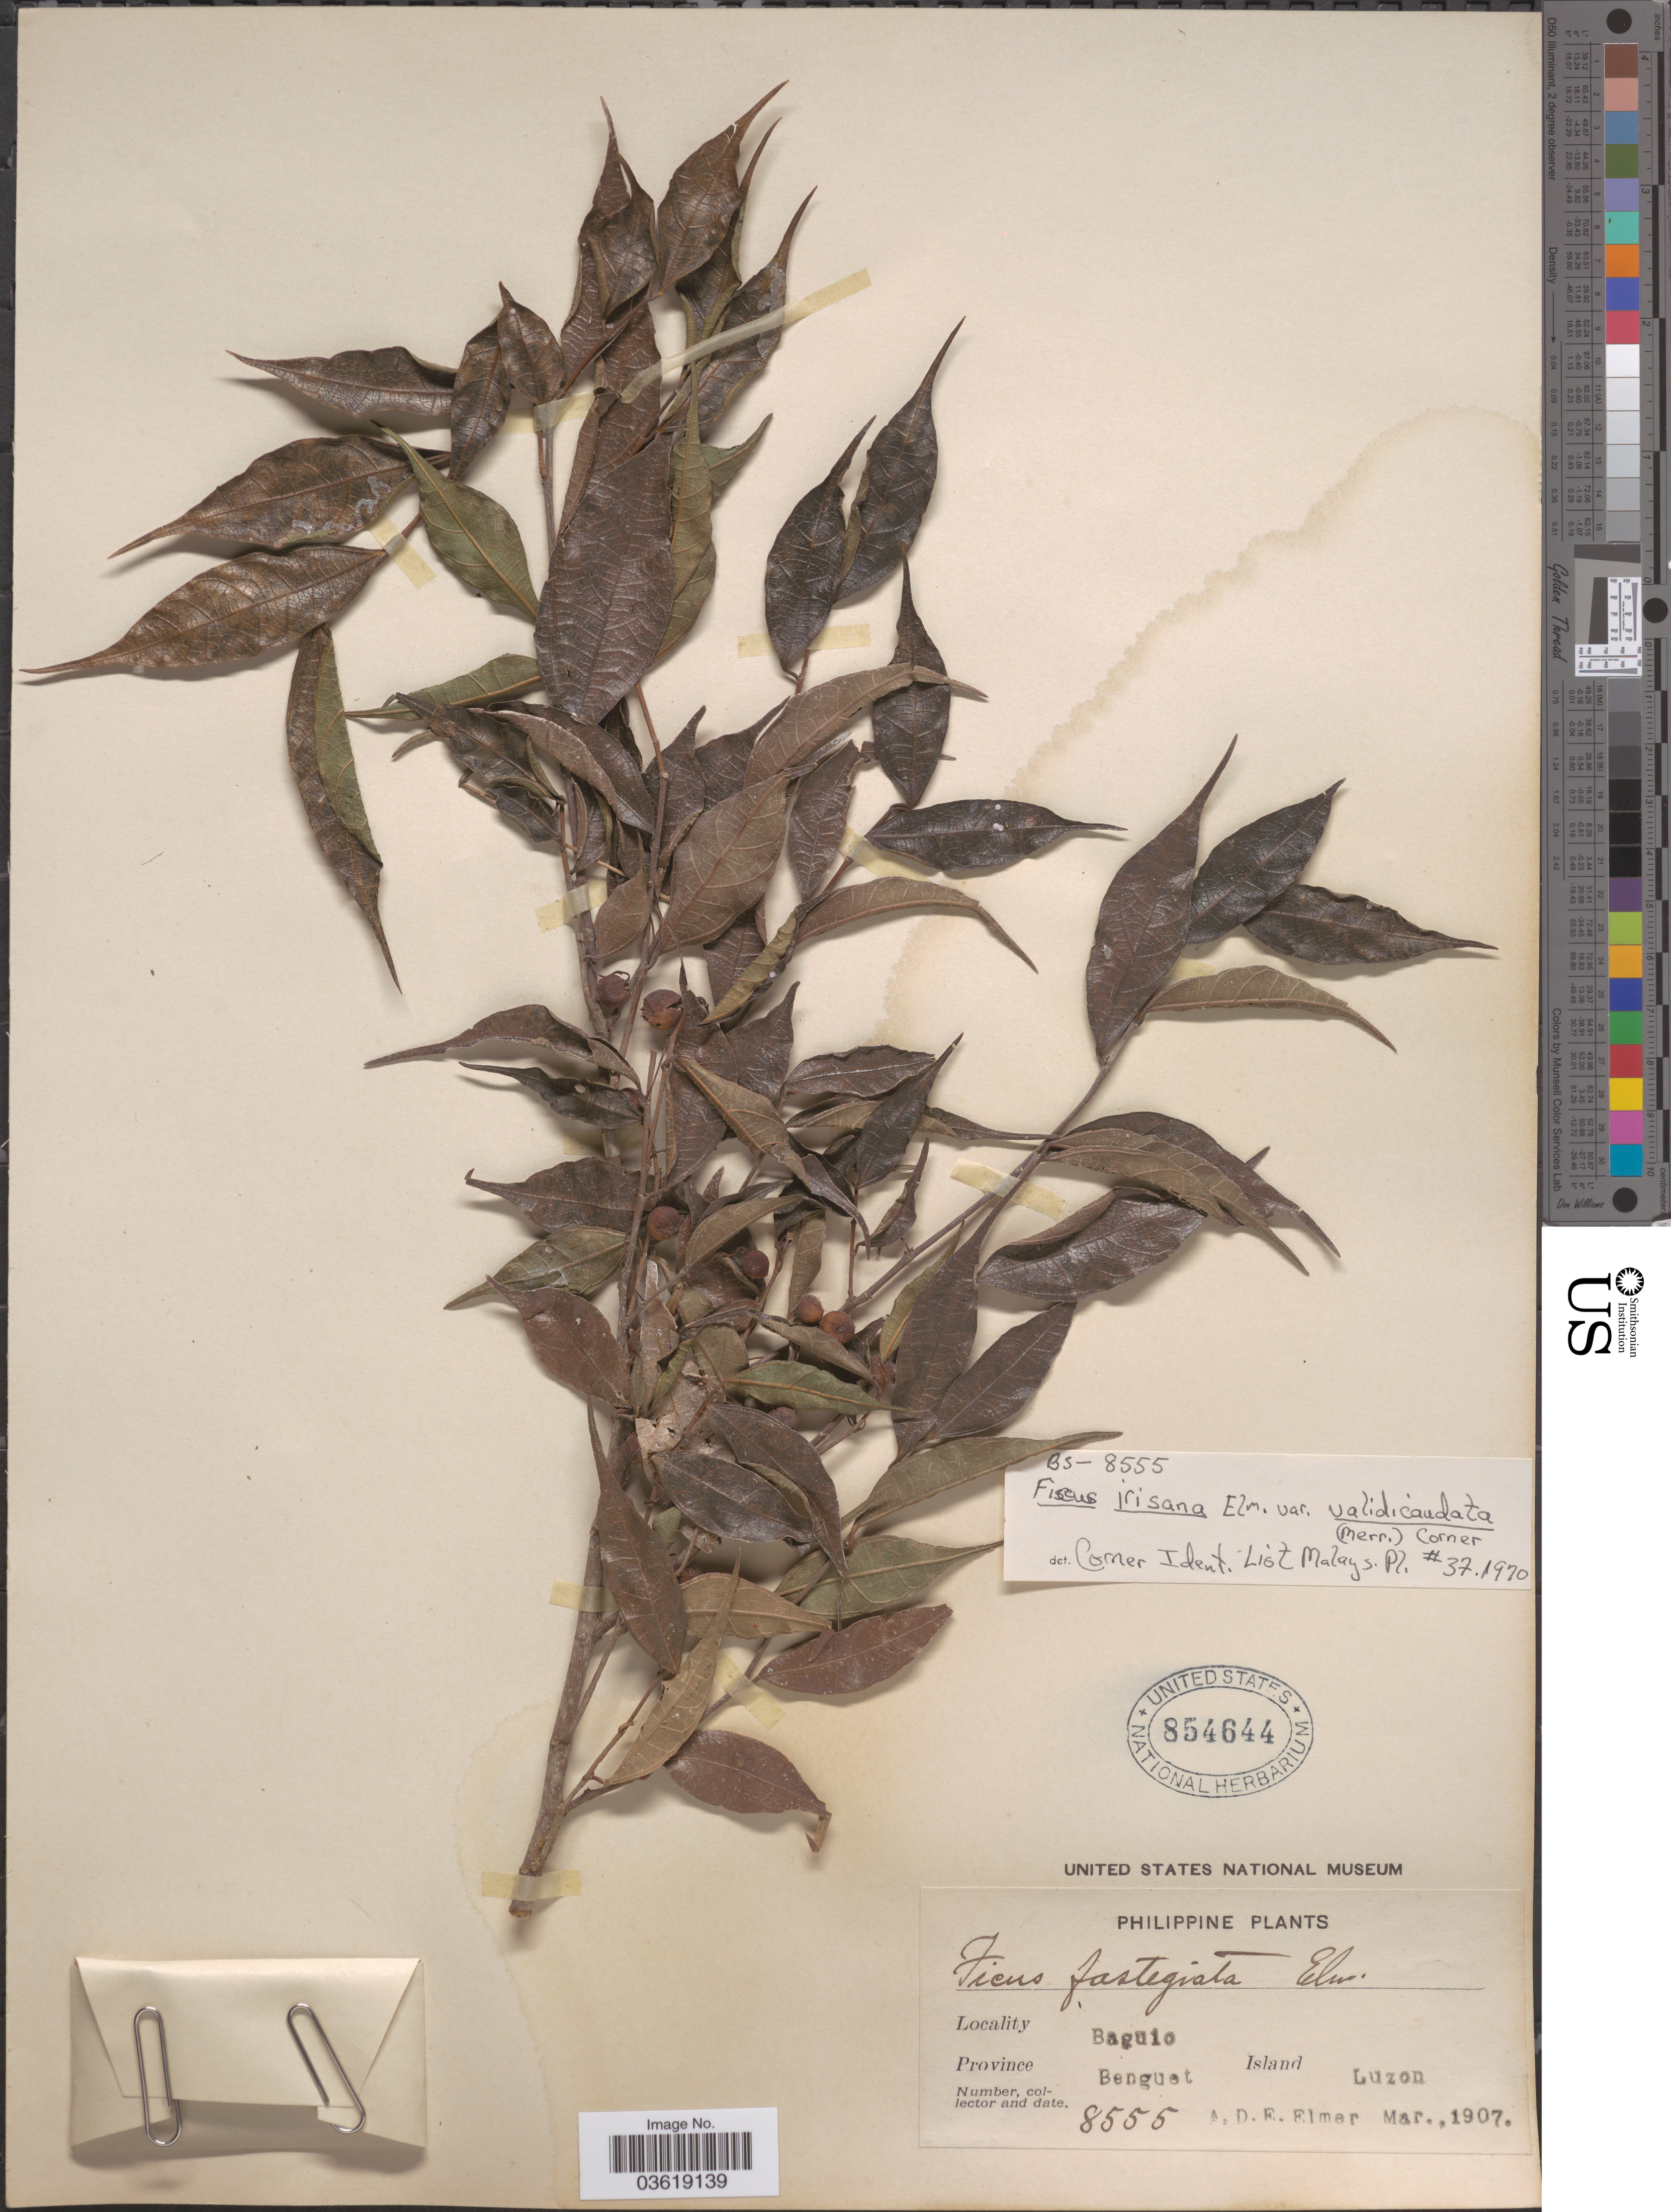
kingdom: Plantae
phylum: Tracheophyta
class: Magnoliopsida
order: Rosales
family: Moraceae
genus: Ficus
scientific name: Ficus irisana var. validicaudata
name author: Corner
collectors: A. D. E. Elmer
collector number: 8555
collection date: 1907-03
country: Philippines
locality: Philippine. Baguio, Province Benguet, Island Luzon.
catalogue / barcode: US 854644